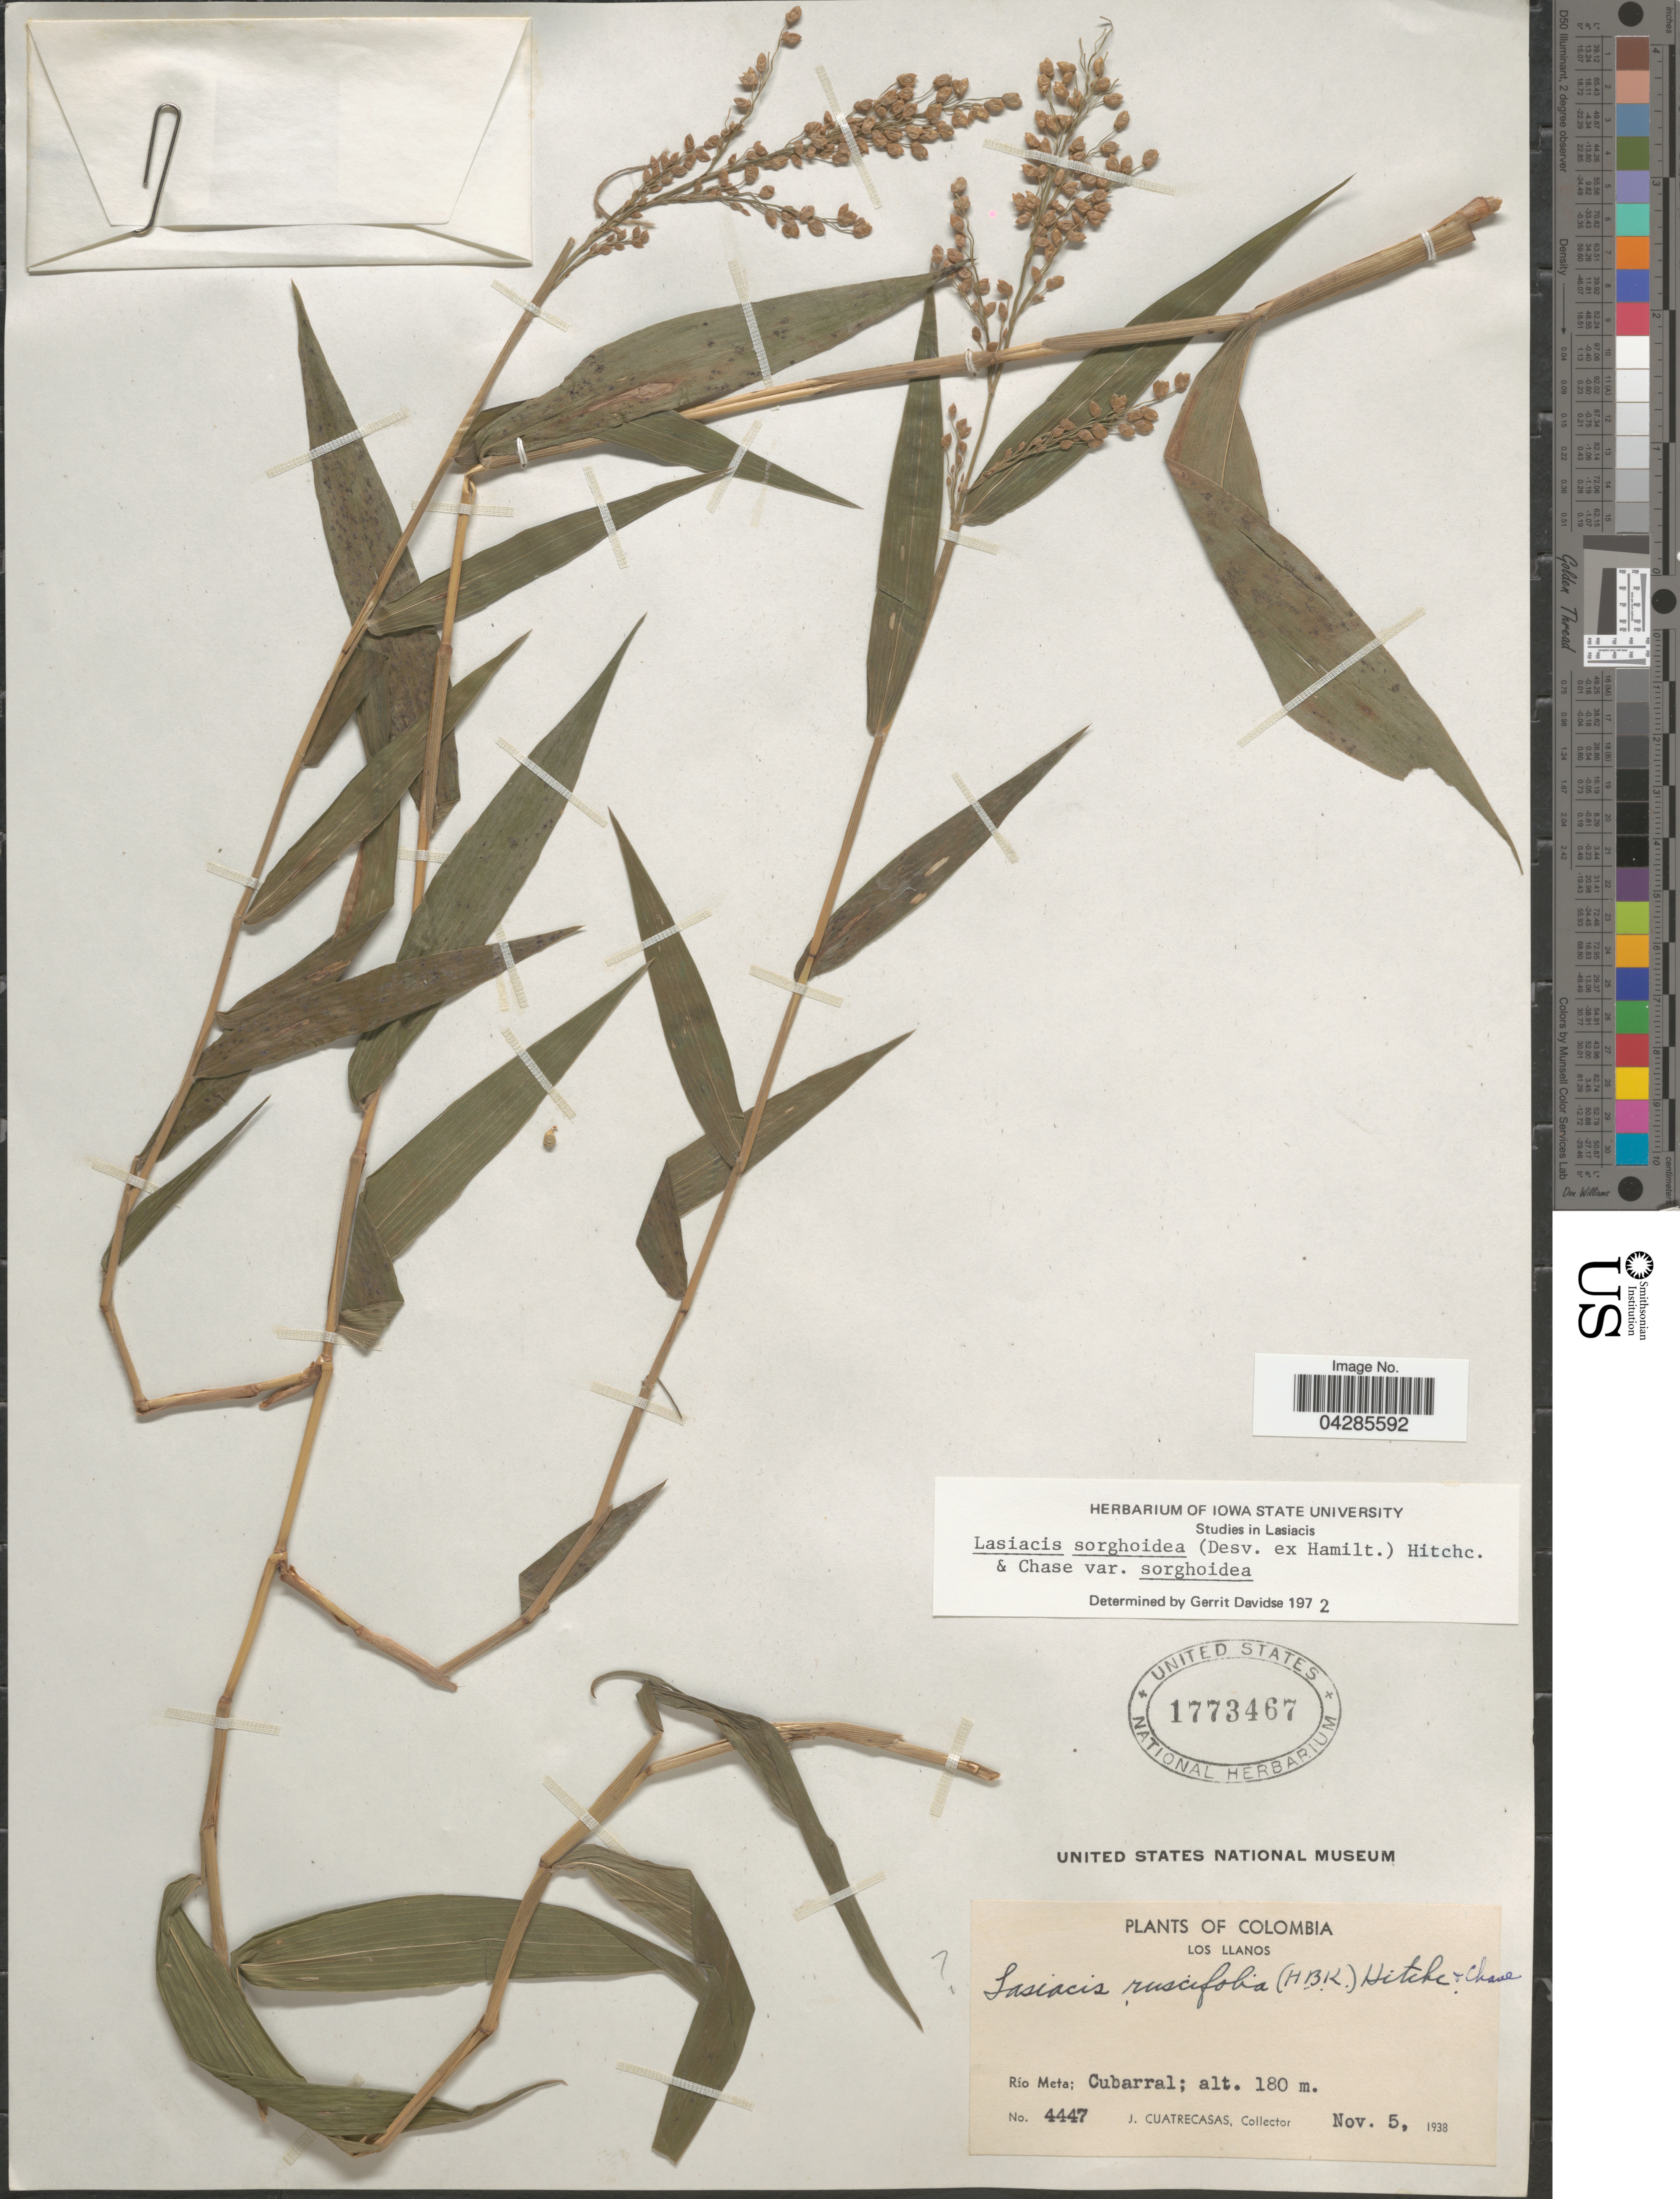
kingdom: Plantae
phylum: Tracheophyta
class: Liliopsida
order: Poales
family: Poaceae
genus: Lasiacis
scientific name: Lasiacis sorghoidea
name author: (Desv. ex Ham.) Hitchc. & Chase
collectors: J. Cuatrecasas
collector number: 4447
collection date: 1938-11-05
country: Colombia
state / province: Meta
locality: Los Llanos. Río Meta; Cubarral.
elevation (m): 180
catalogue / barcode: US 1773467